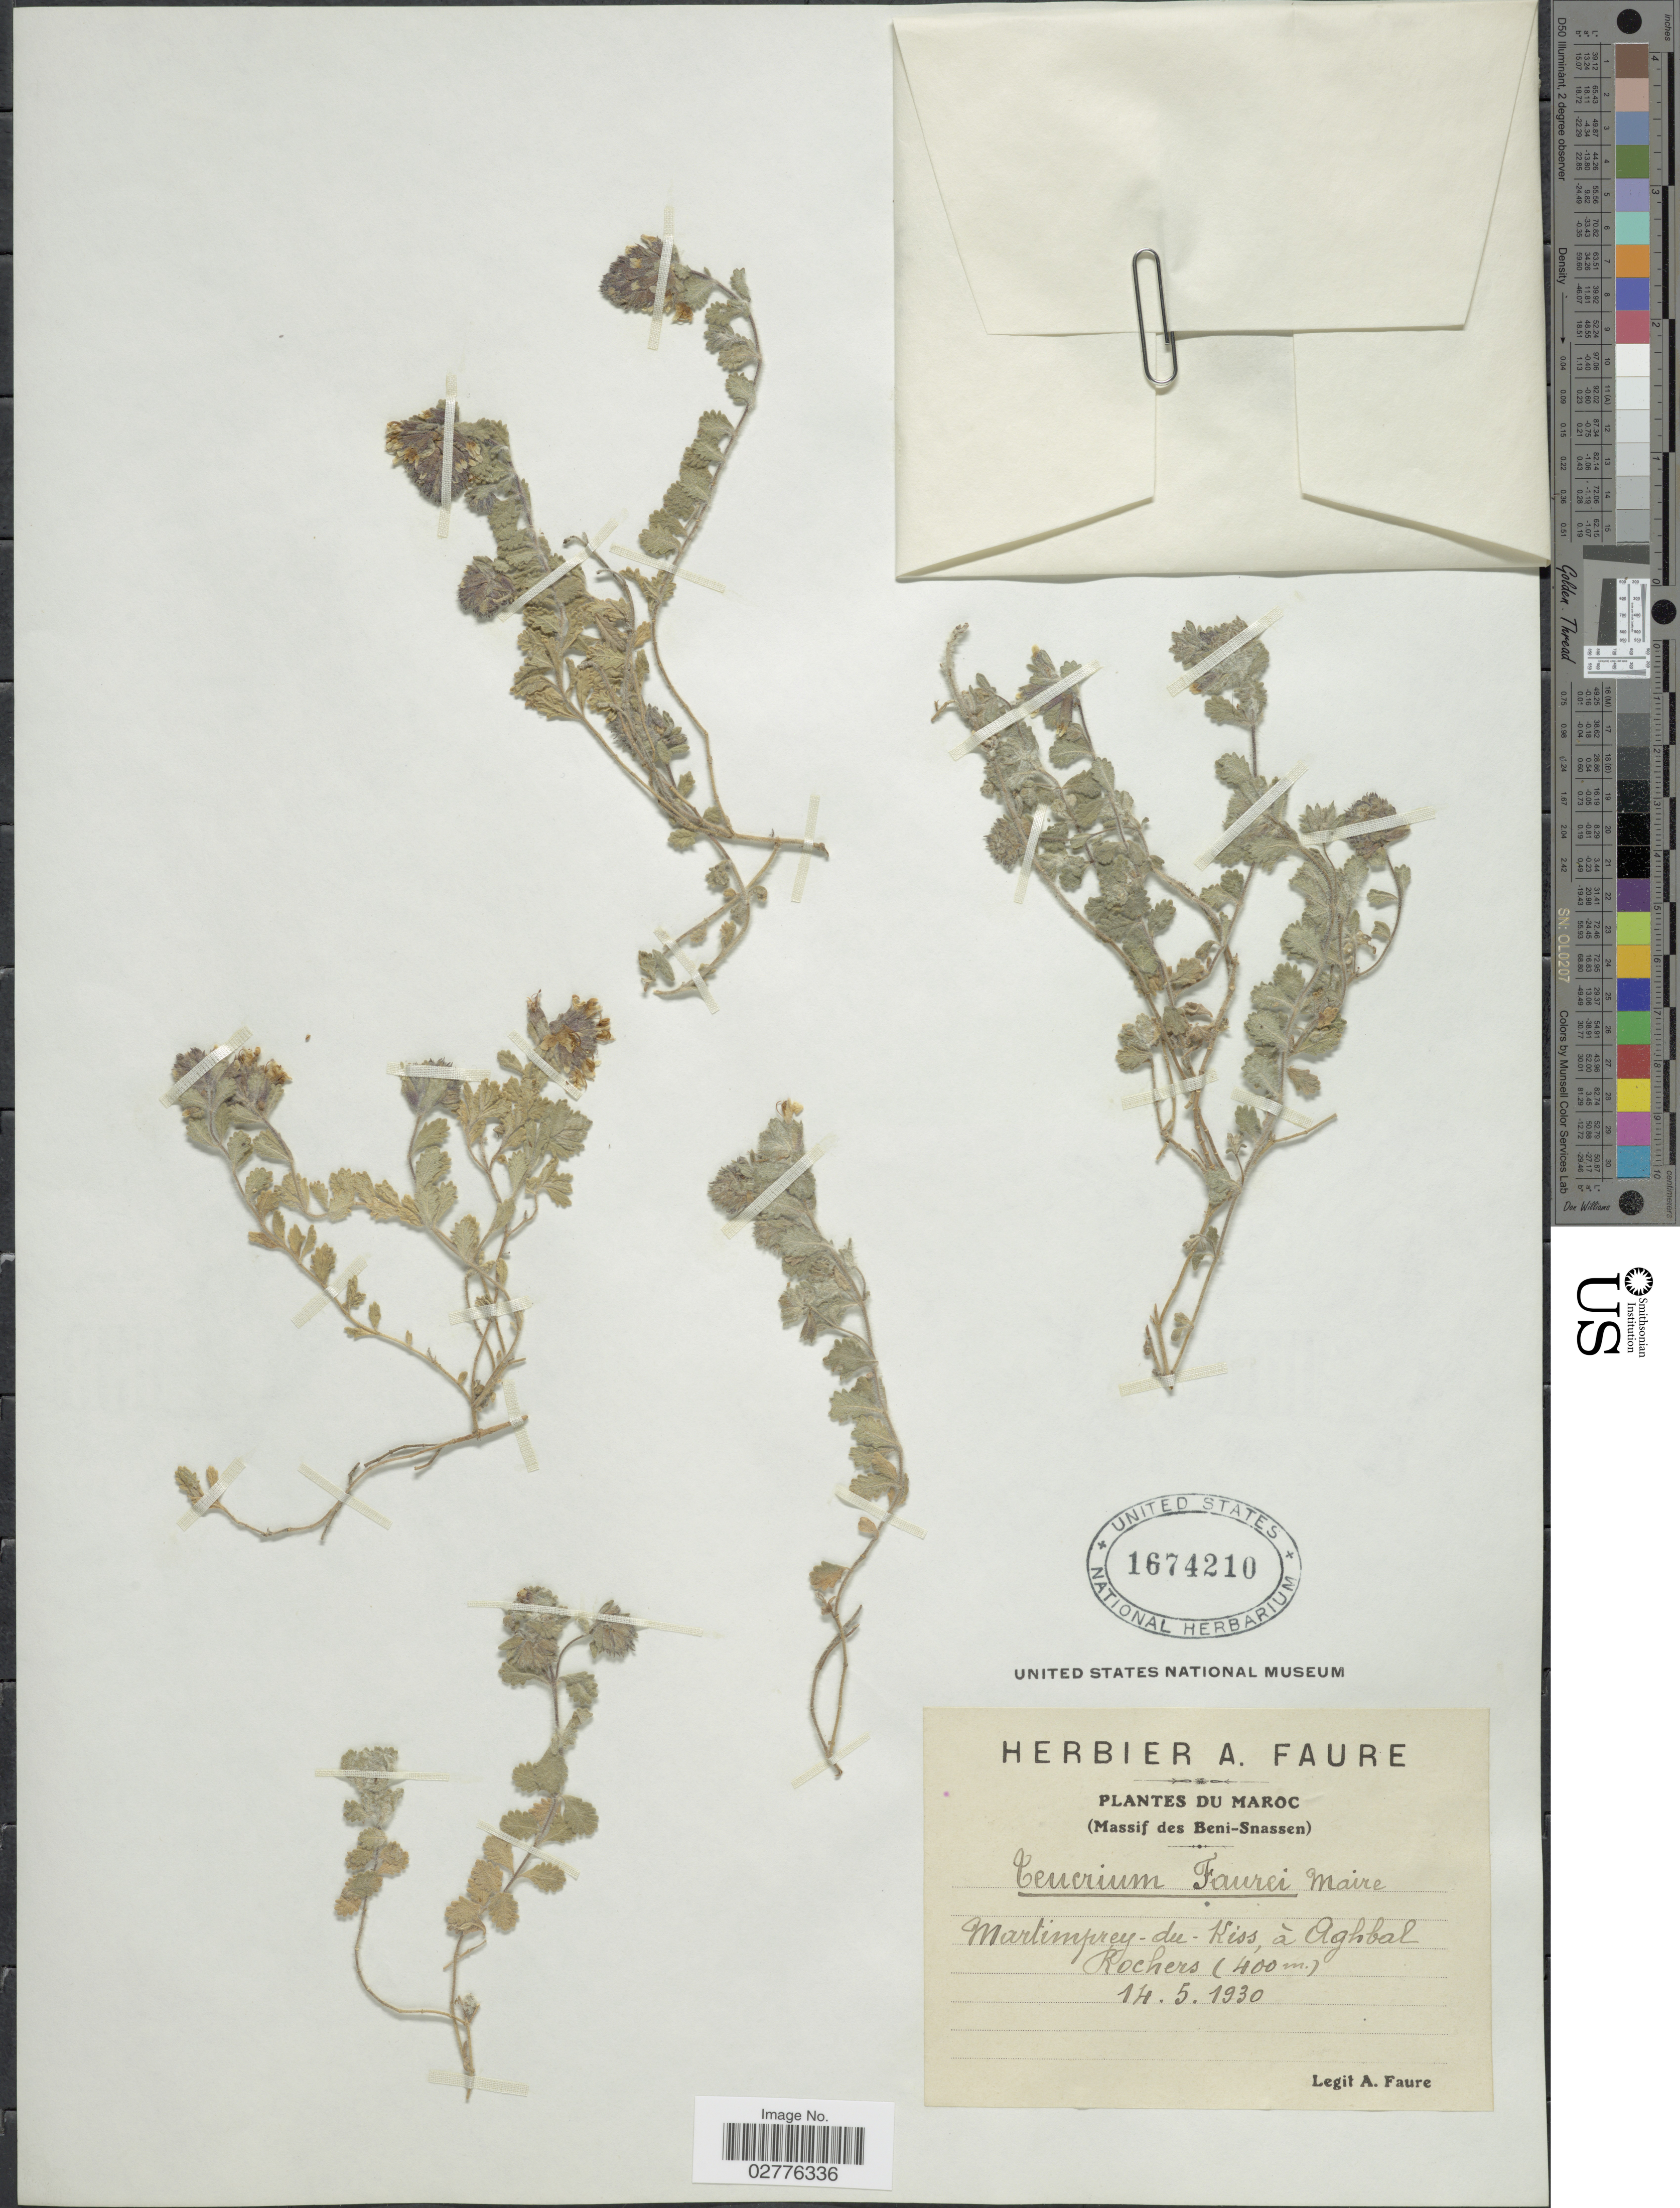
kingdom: Plantae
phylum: Tracheophyta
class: Magnoliopsida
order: Lamiales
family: Lamiaceae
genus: Teucrium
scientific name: Teucrium faurei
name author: Maire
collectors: A. Faure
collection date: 1930-05-14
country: Morocco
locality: Massif des Beni-Snassen, Martimprey-du-Kiss, à Aghbal.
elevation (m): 400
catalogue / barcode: US 1674210